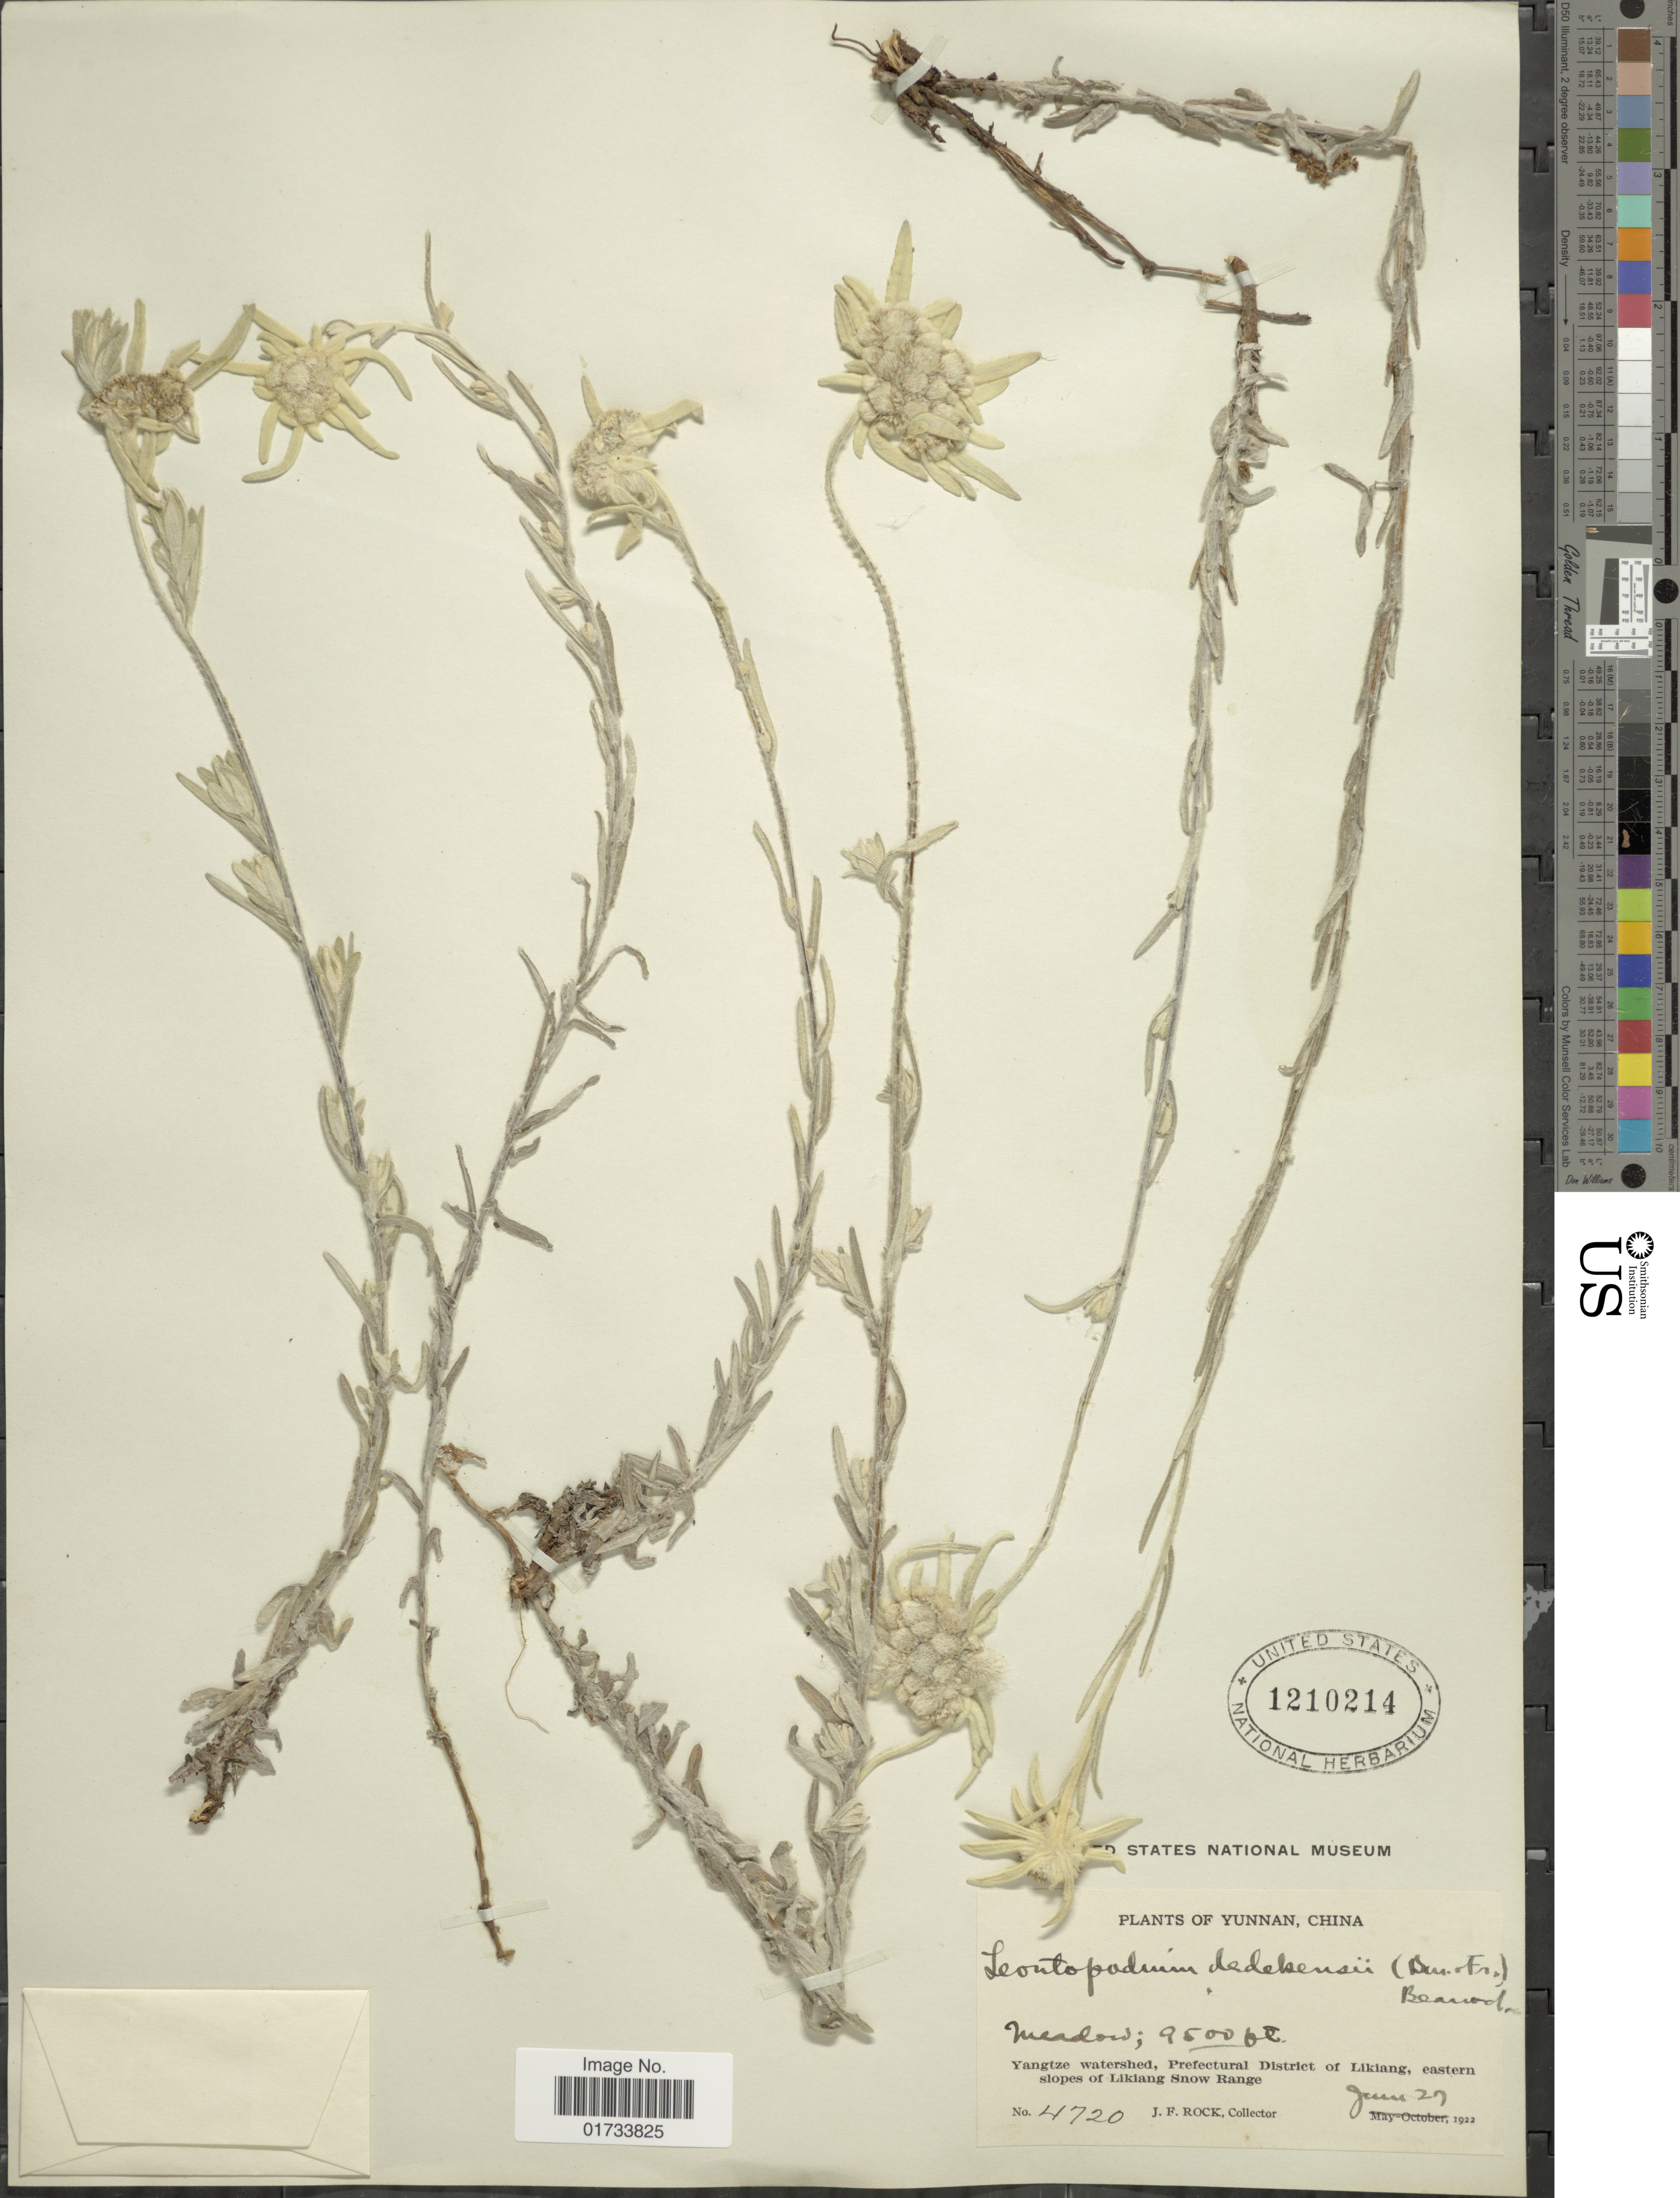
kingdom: Plantae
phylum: Tracheophyta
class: Magnoliopsida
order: Asterales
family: Asteraceae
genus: Leontopodium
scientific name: Leontopodium dedekensii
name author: (Bureau & Franch.) Beauverd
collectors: J. Rock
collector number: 4720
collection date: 1922-06-29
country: China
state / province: Yunnan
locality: Meadow, Yangtze watershed, Prefectural District of Likiand, eastern slopes of Likiang Snow Range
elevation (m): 2896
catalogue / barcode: US 1210214